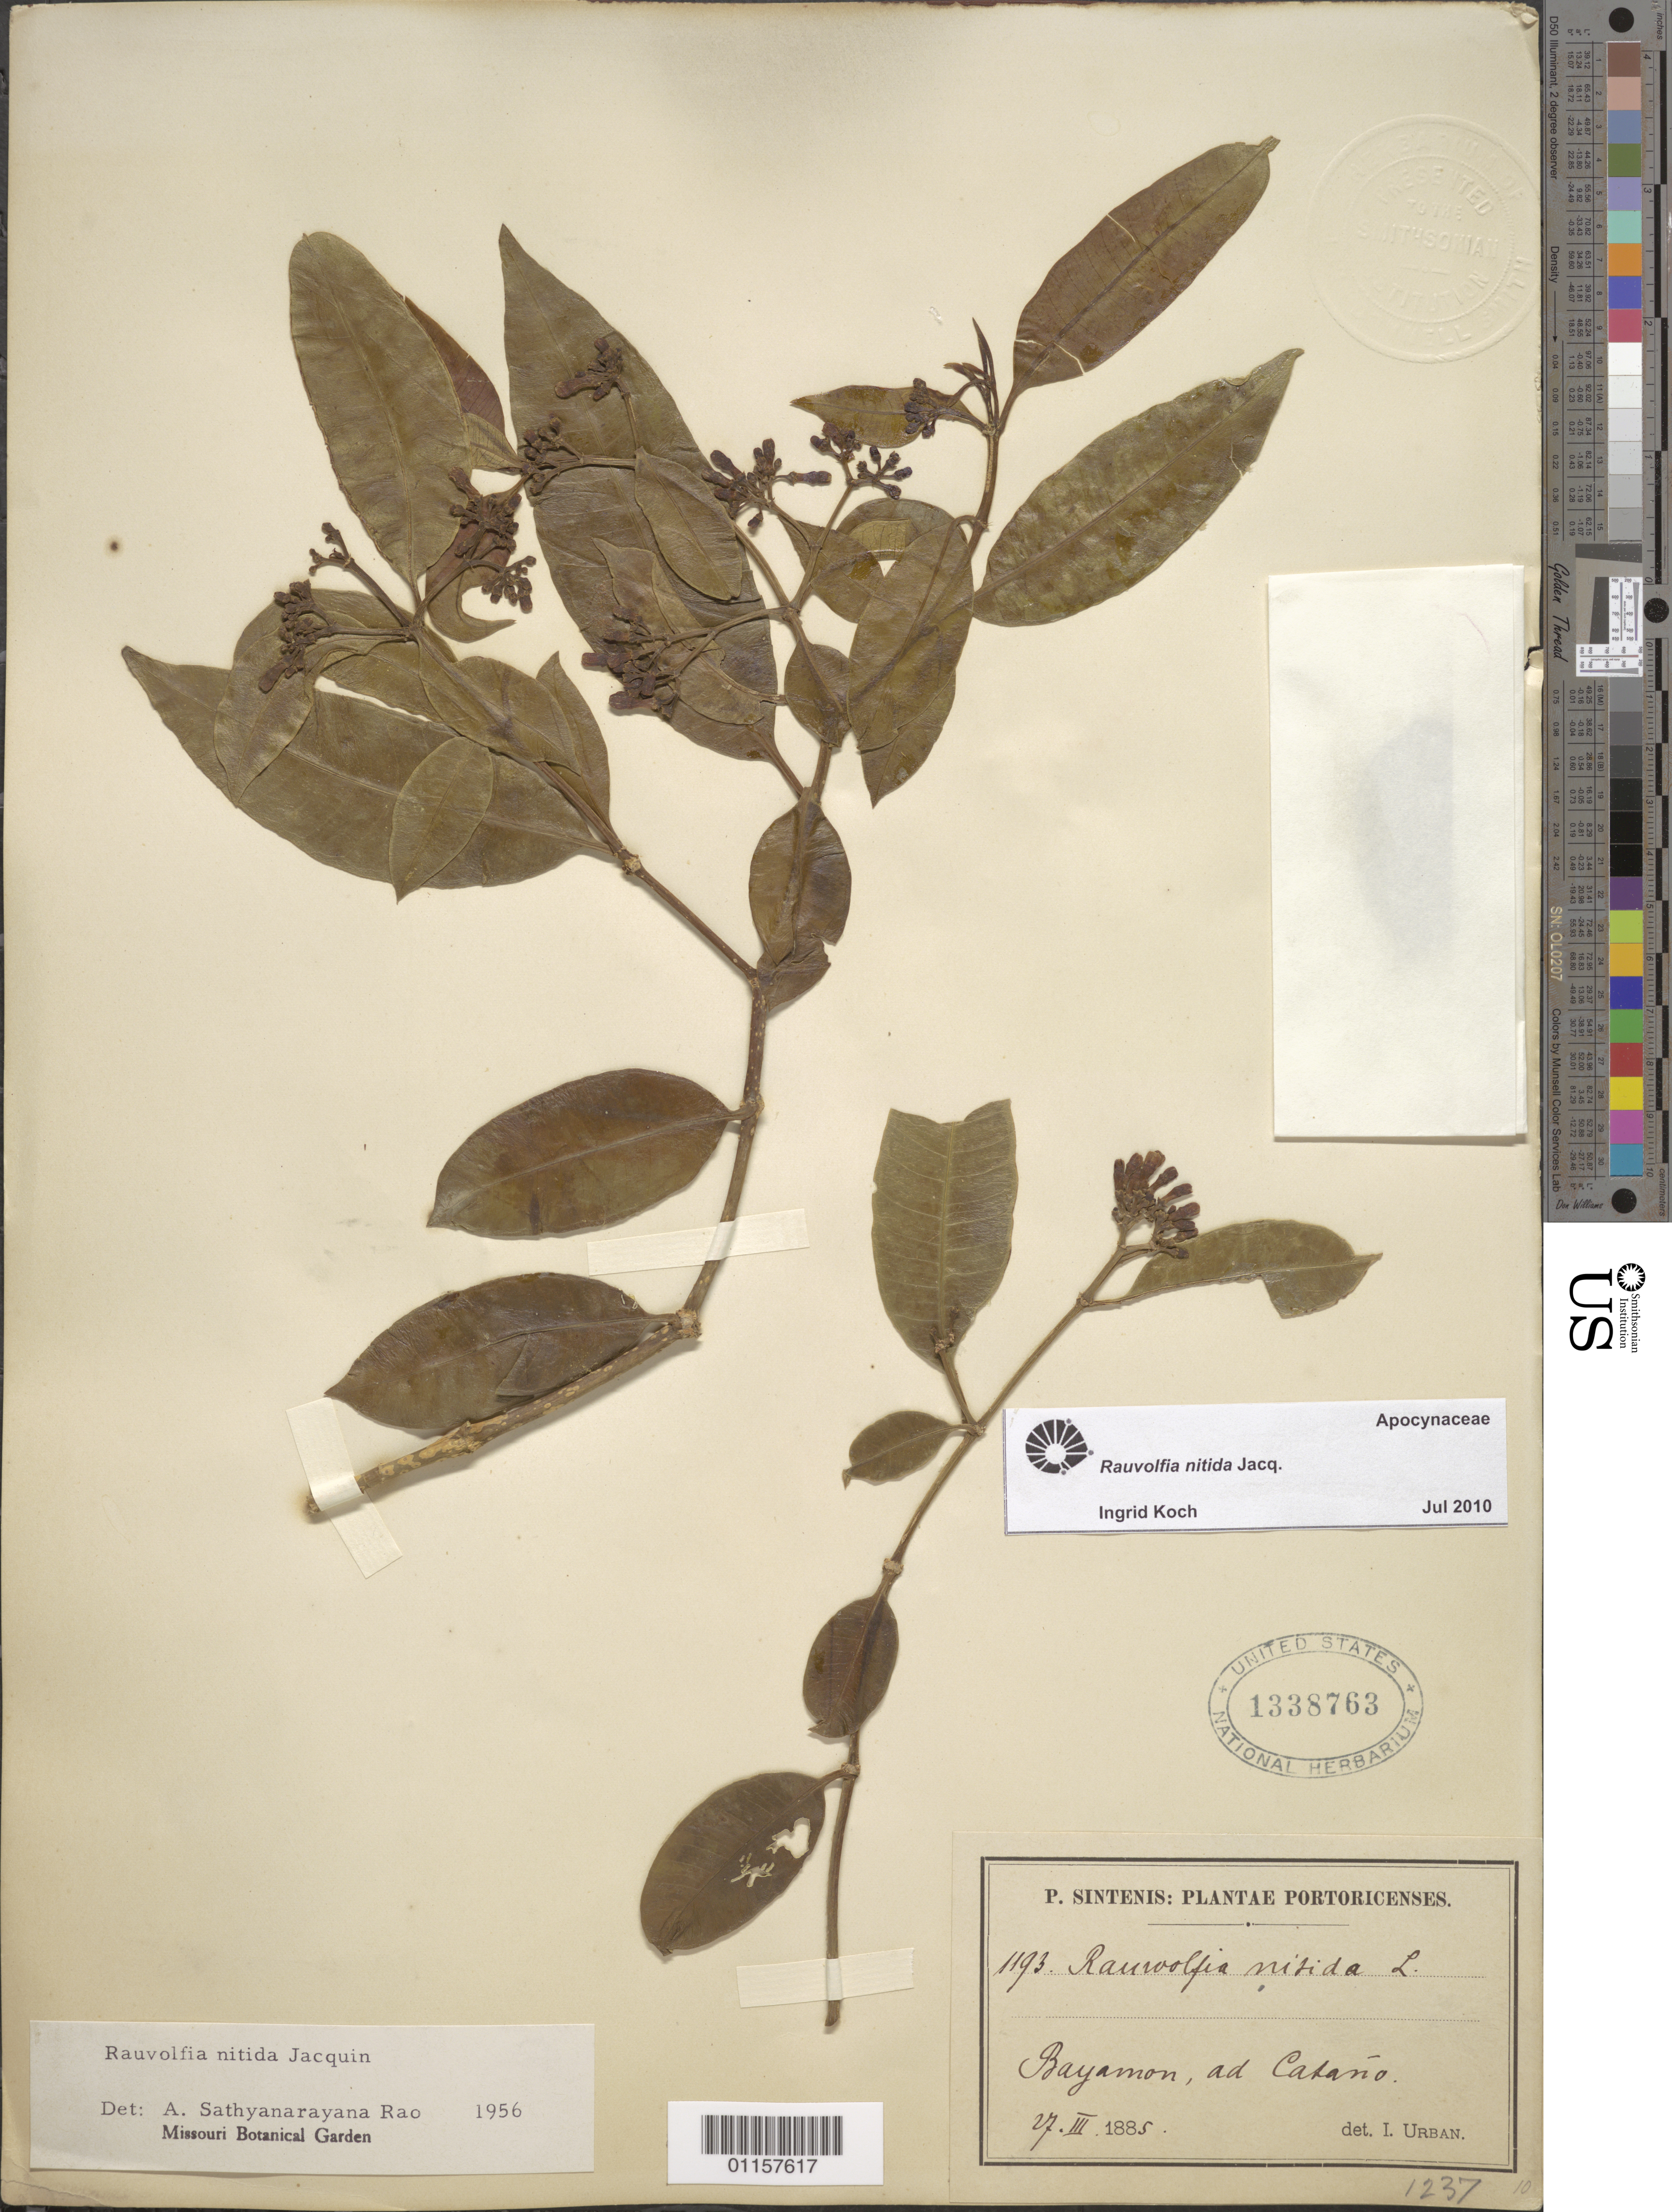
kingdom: Plantae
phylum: Tracheophyta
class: Magnoliopsida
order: Gentianales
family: Apocynaceae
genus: Rauvolfia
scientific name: Rauvolfia nitida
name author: Jacq.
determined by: Koch, I.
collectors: P. Sintenis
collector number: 1193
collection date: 1885-03-27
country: Puerto Rico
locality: Bayamon, ad Cataño.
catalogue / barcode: US 1338763